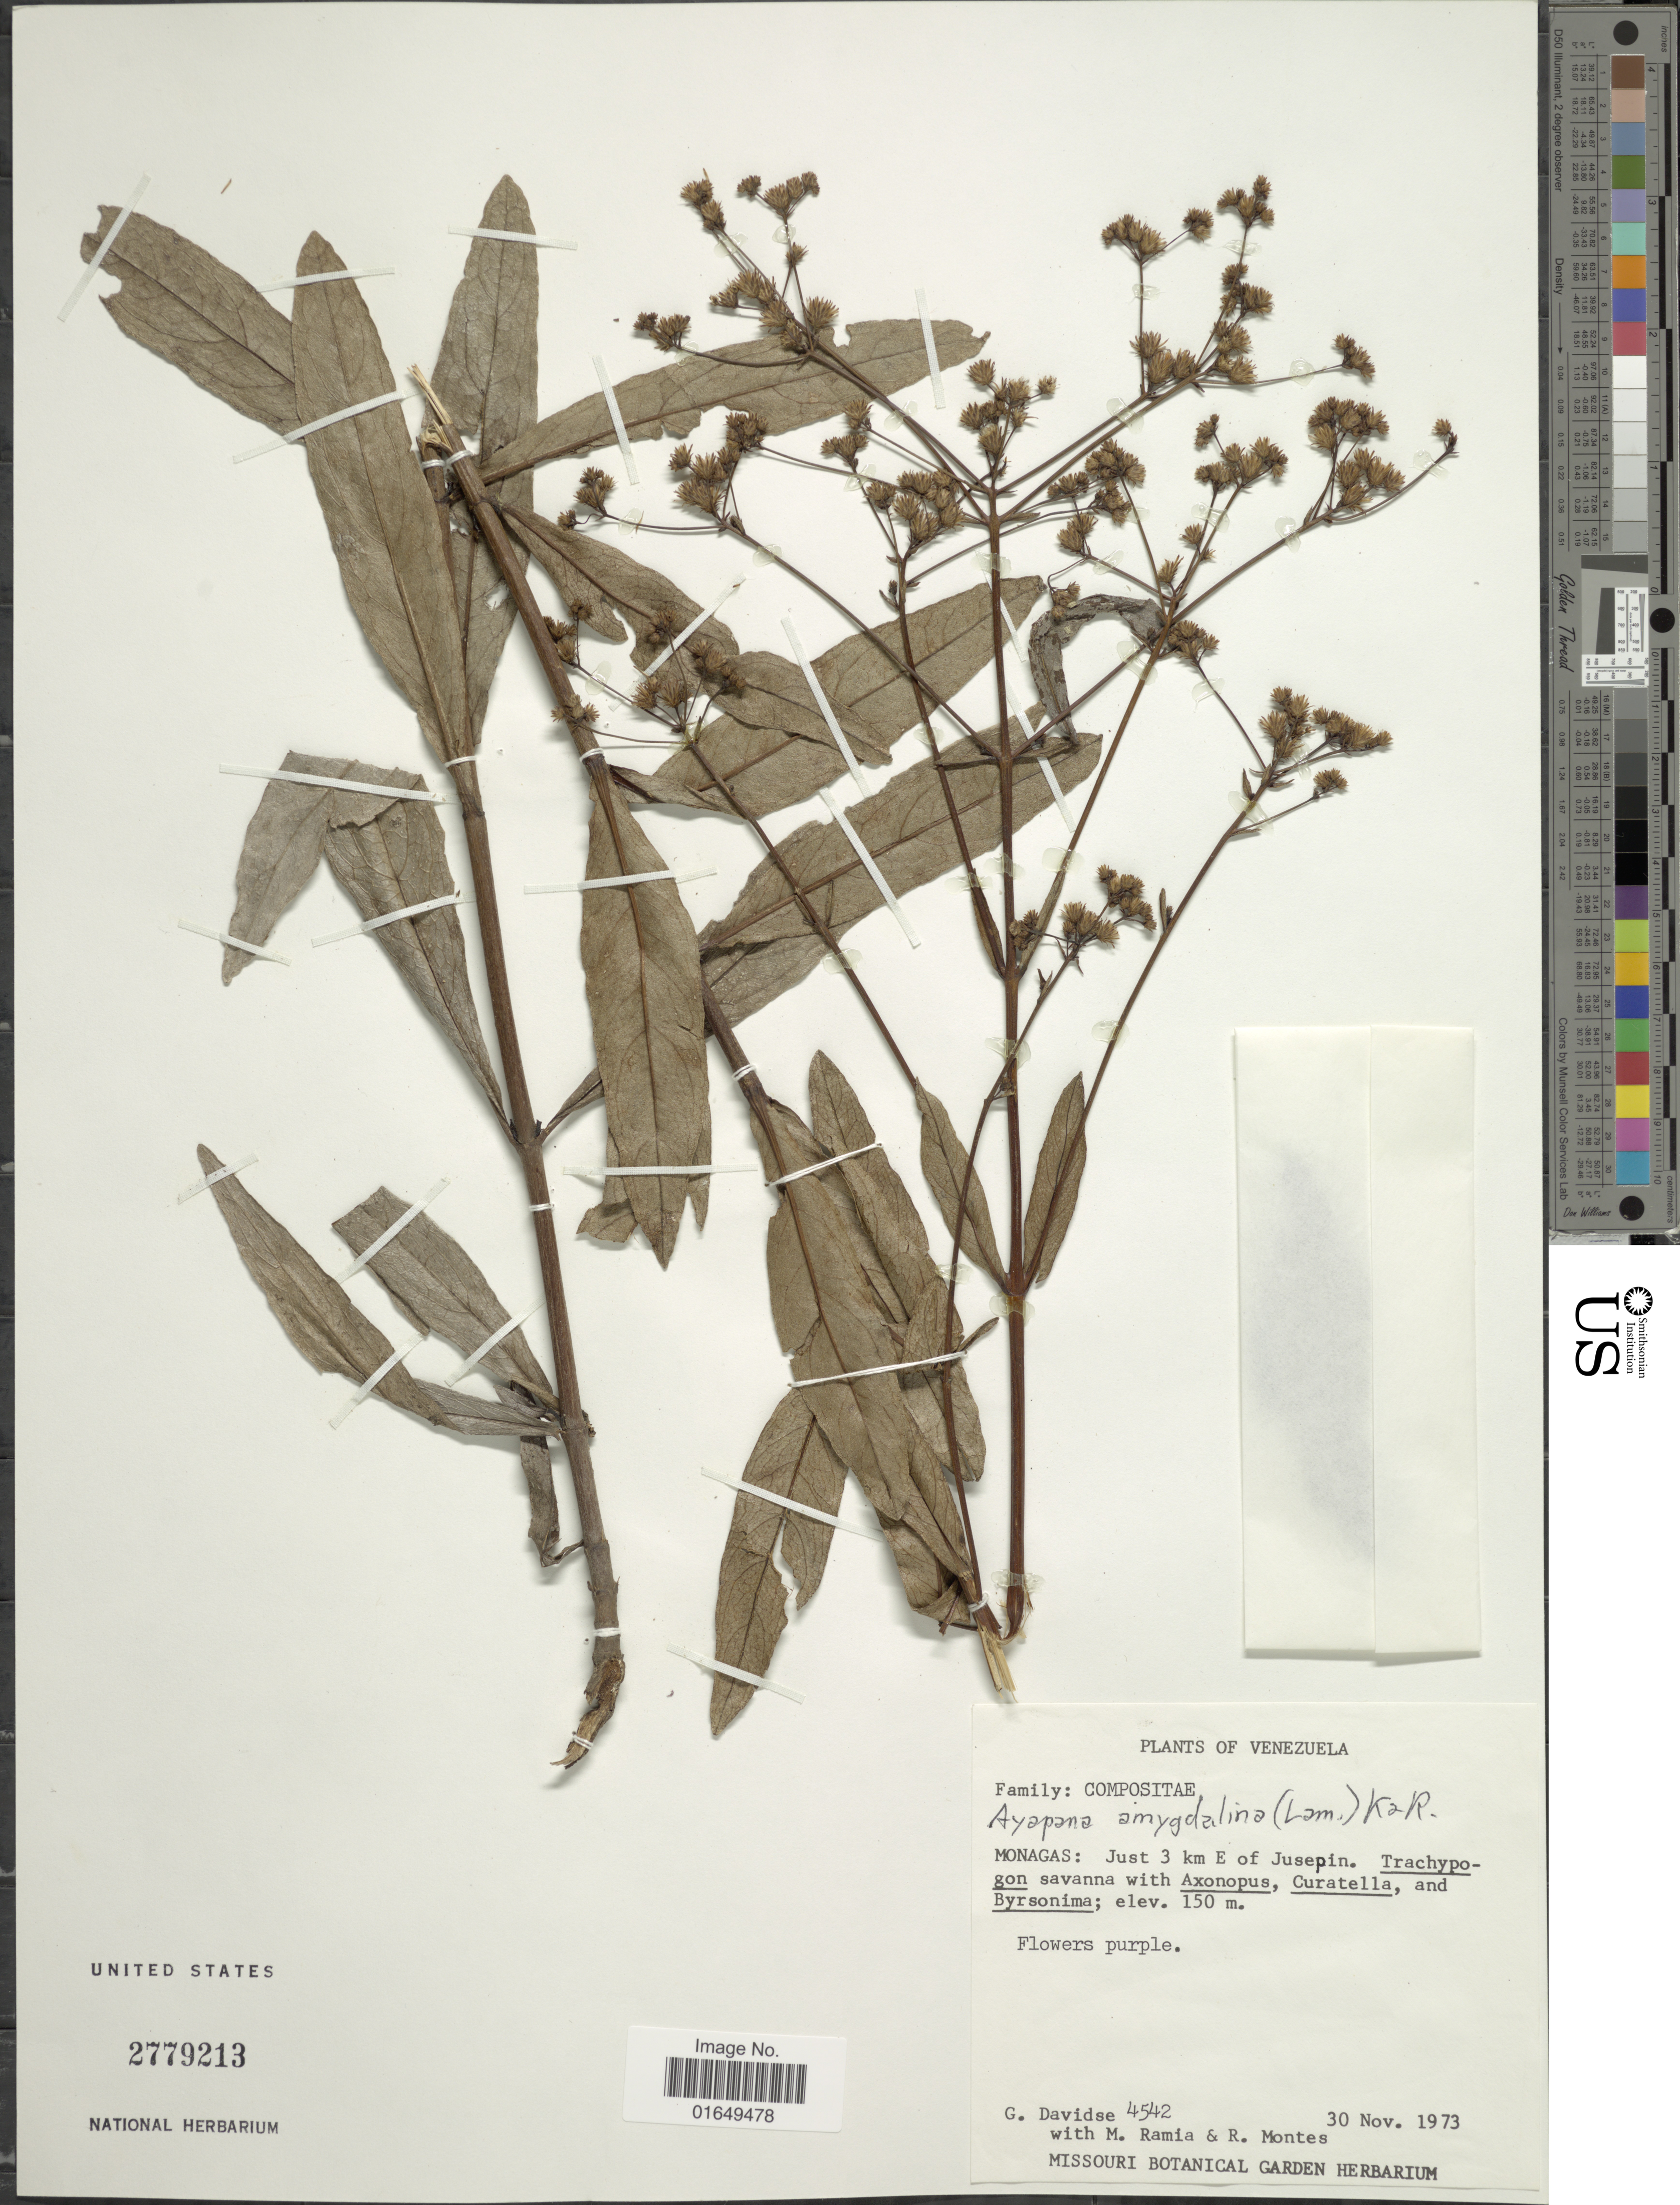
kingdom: Plantae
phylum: Tracheophyta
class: Magnoliopsida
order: Asterales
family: Asteraceae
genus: Ayapana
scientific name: Ayapana amygdalina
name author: (Lam.) R.M. King & H. Rob.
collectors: G. Davidse, M. Ramia & R. Montes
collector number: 4542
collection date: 1973-11-30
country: Venezuela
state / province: Monagas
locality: Just 3 km E of Jusepin.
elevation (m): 150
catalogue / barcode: US 2779213